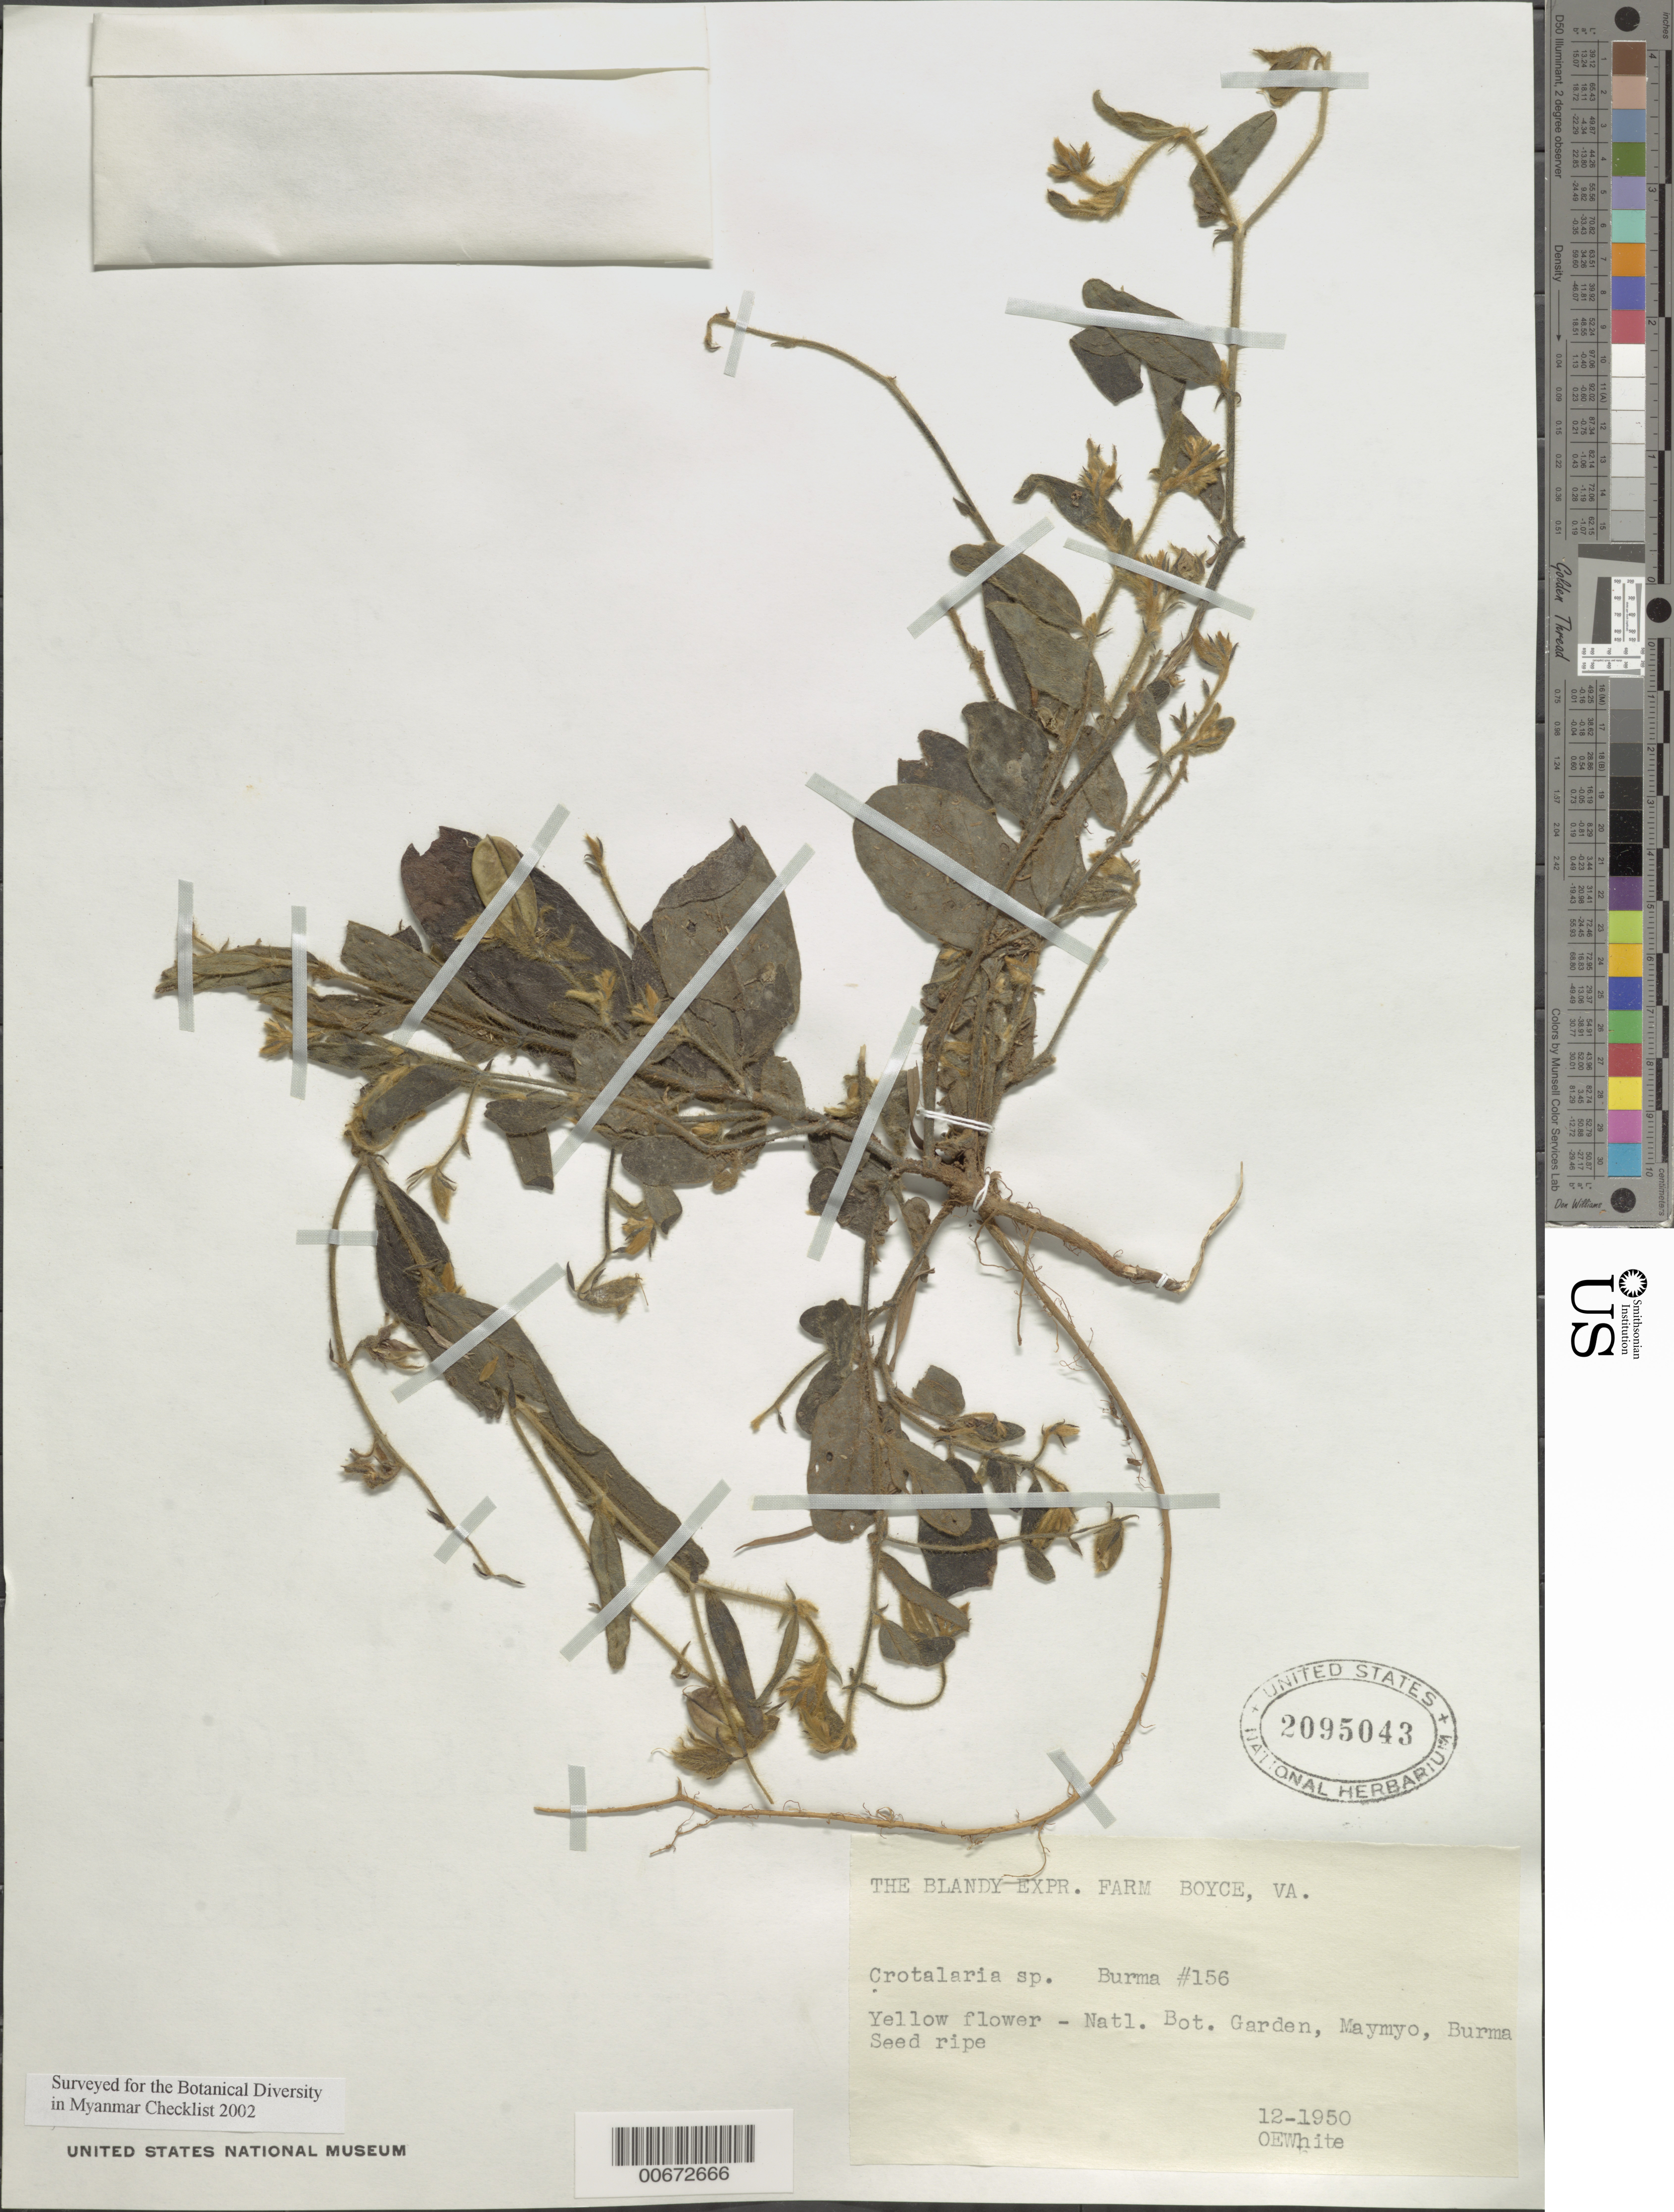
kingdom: Plantae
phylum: Tracheophyta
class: Magnoliopsida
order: Fabales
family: Fabaceae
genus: Crotalaria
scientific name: Crotalaria sp.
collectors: O. E. White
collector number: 156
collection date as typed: Dec 1950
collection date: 1950-12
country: Myanmar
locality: Natl. Bot. Garden, Maymyo.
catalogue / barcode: US 2095043